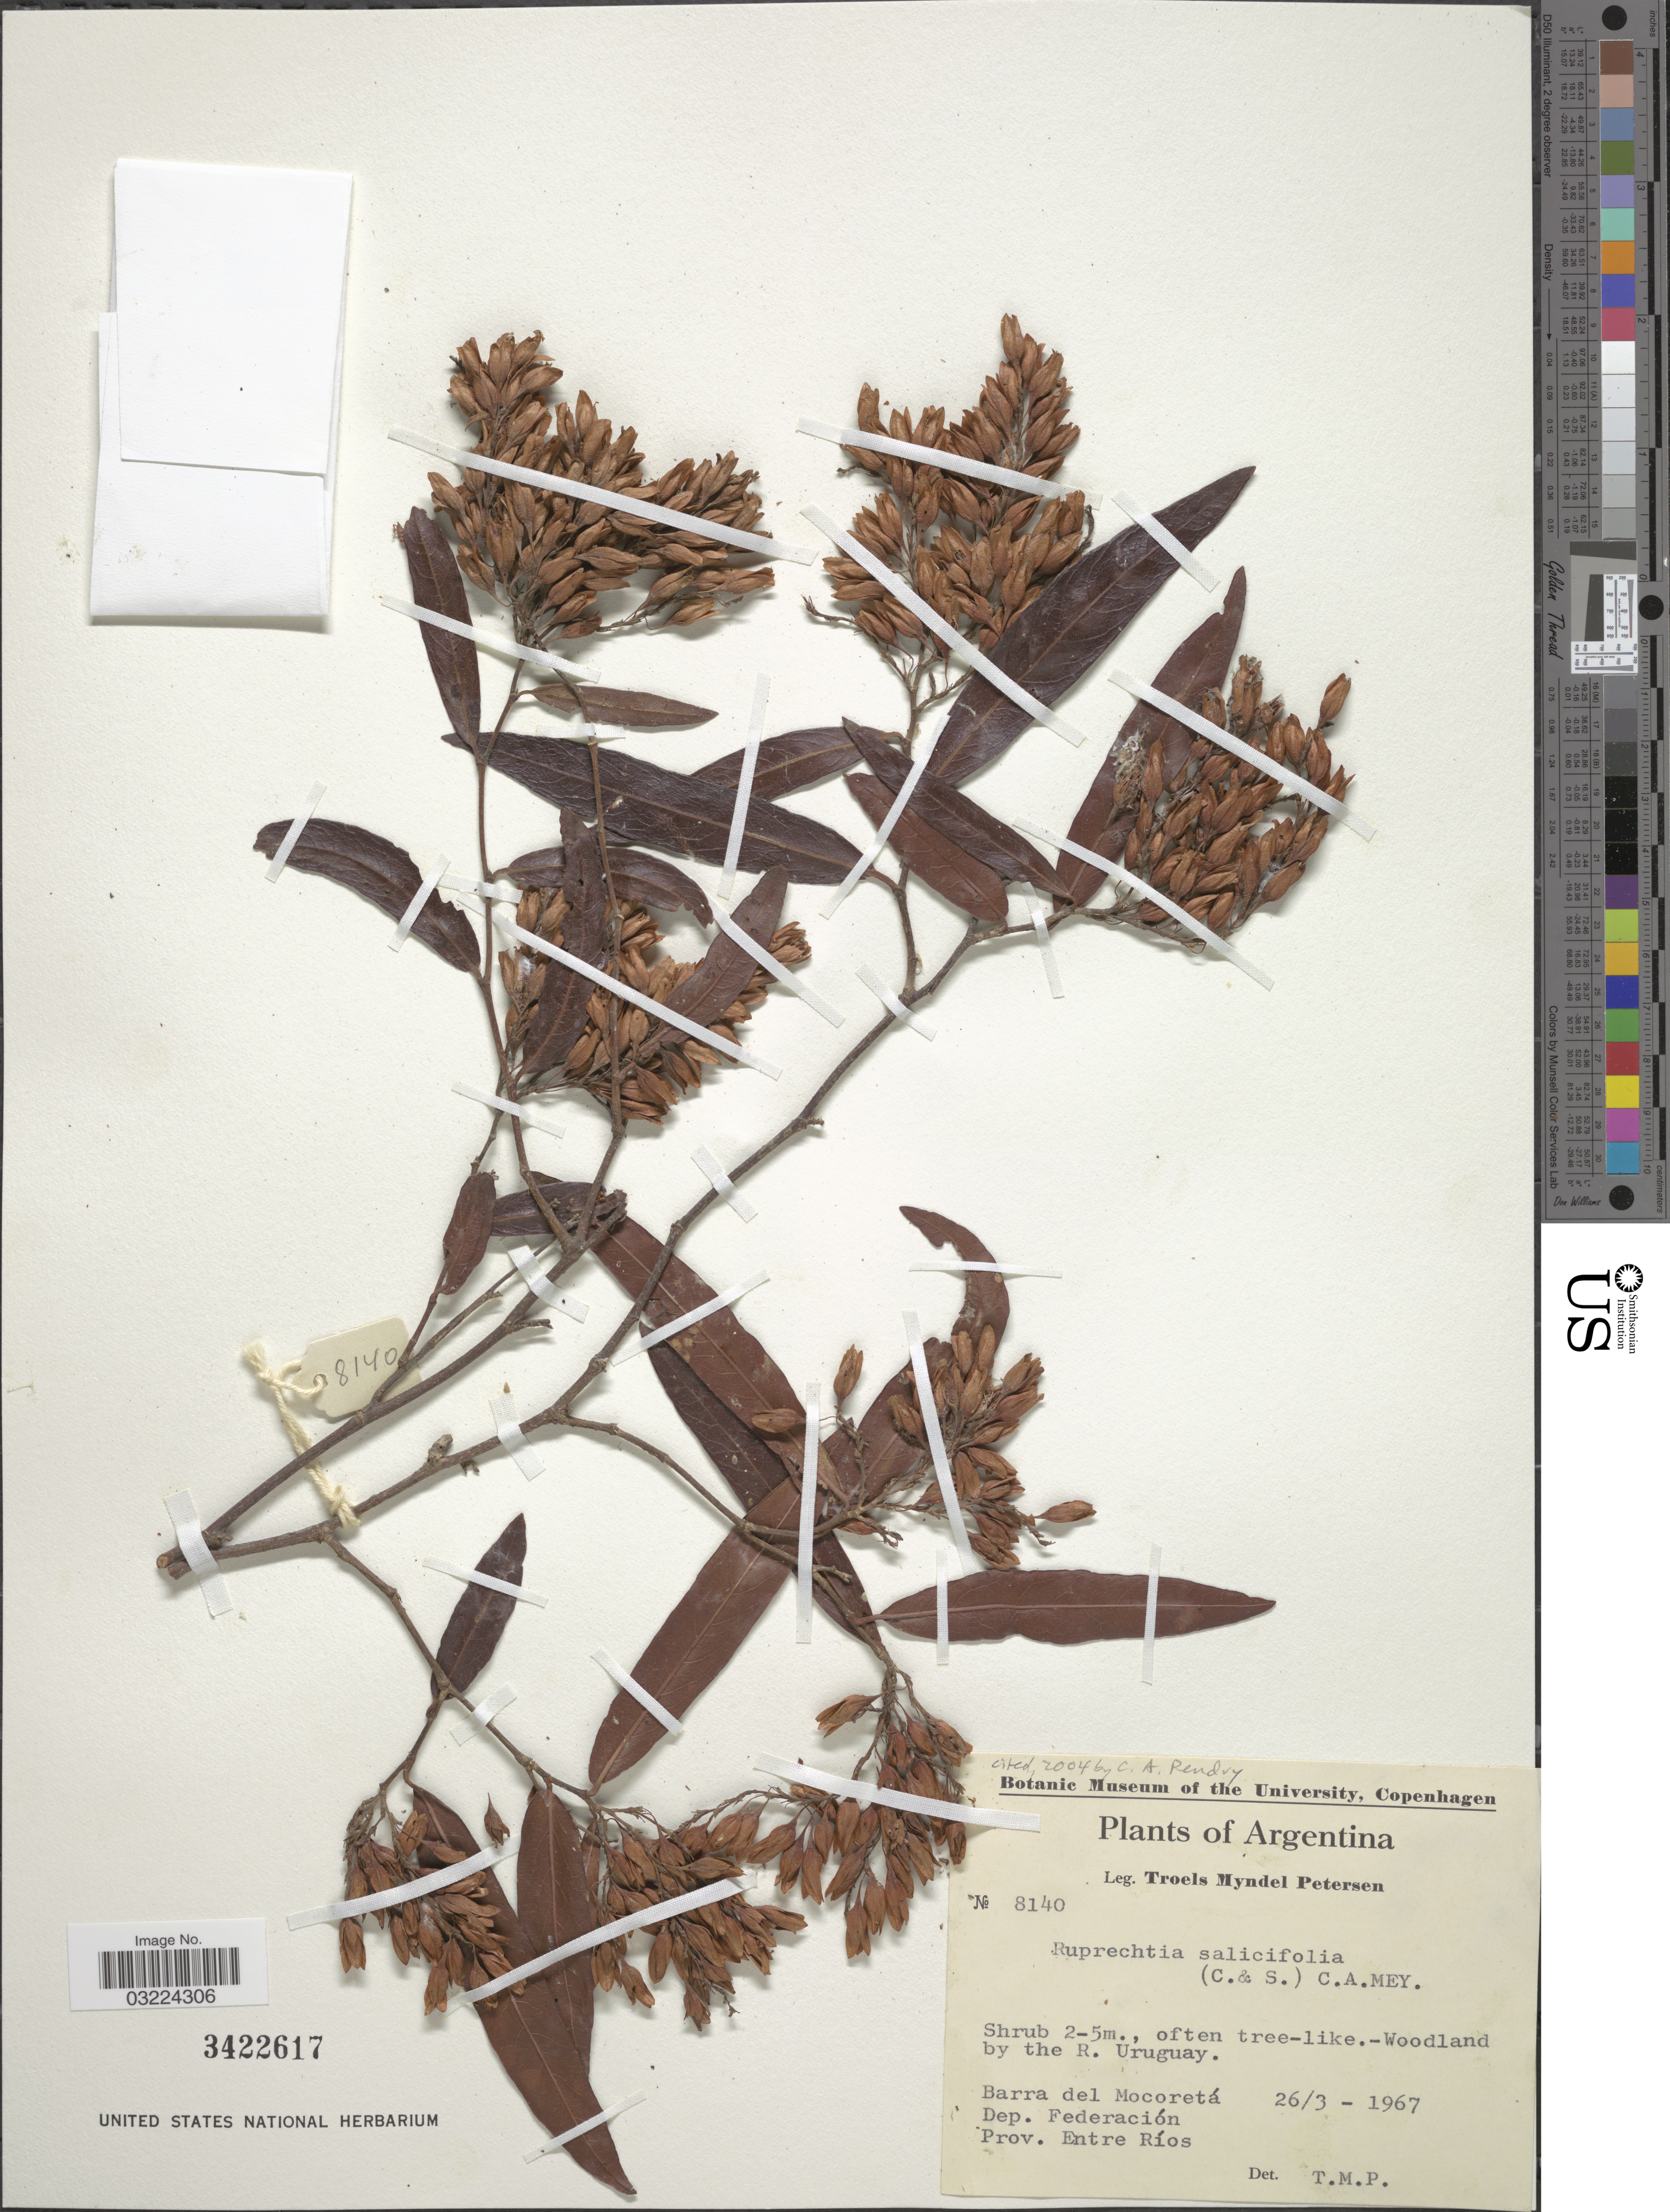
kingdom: Plantae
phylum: Tracheophyta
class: Magnoliopsida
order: Caryophyllales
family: Polygonaceae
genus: Ruprechtia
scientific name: Ruprechtia salicifolia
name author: (Cham. & Schltdl.) C.A. Mey.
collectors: T. M. Petersen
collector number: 8140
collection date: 1967-03-26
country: Argentina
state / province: Entre Rios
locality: Barra del Mocoretá. Dep. Federación.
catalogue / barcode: US 3422617